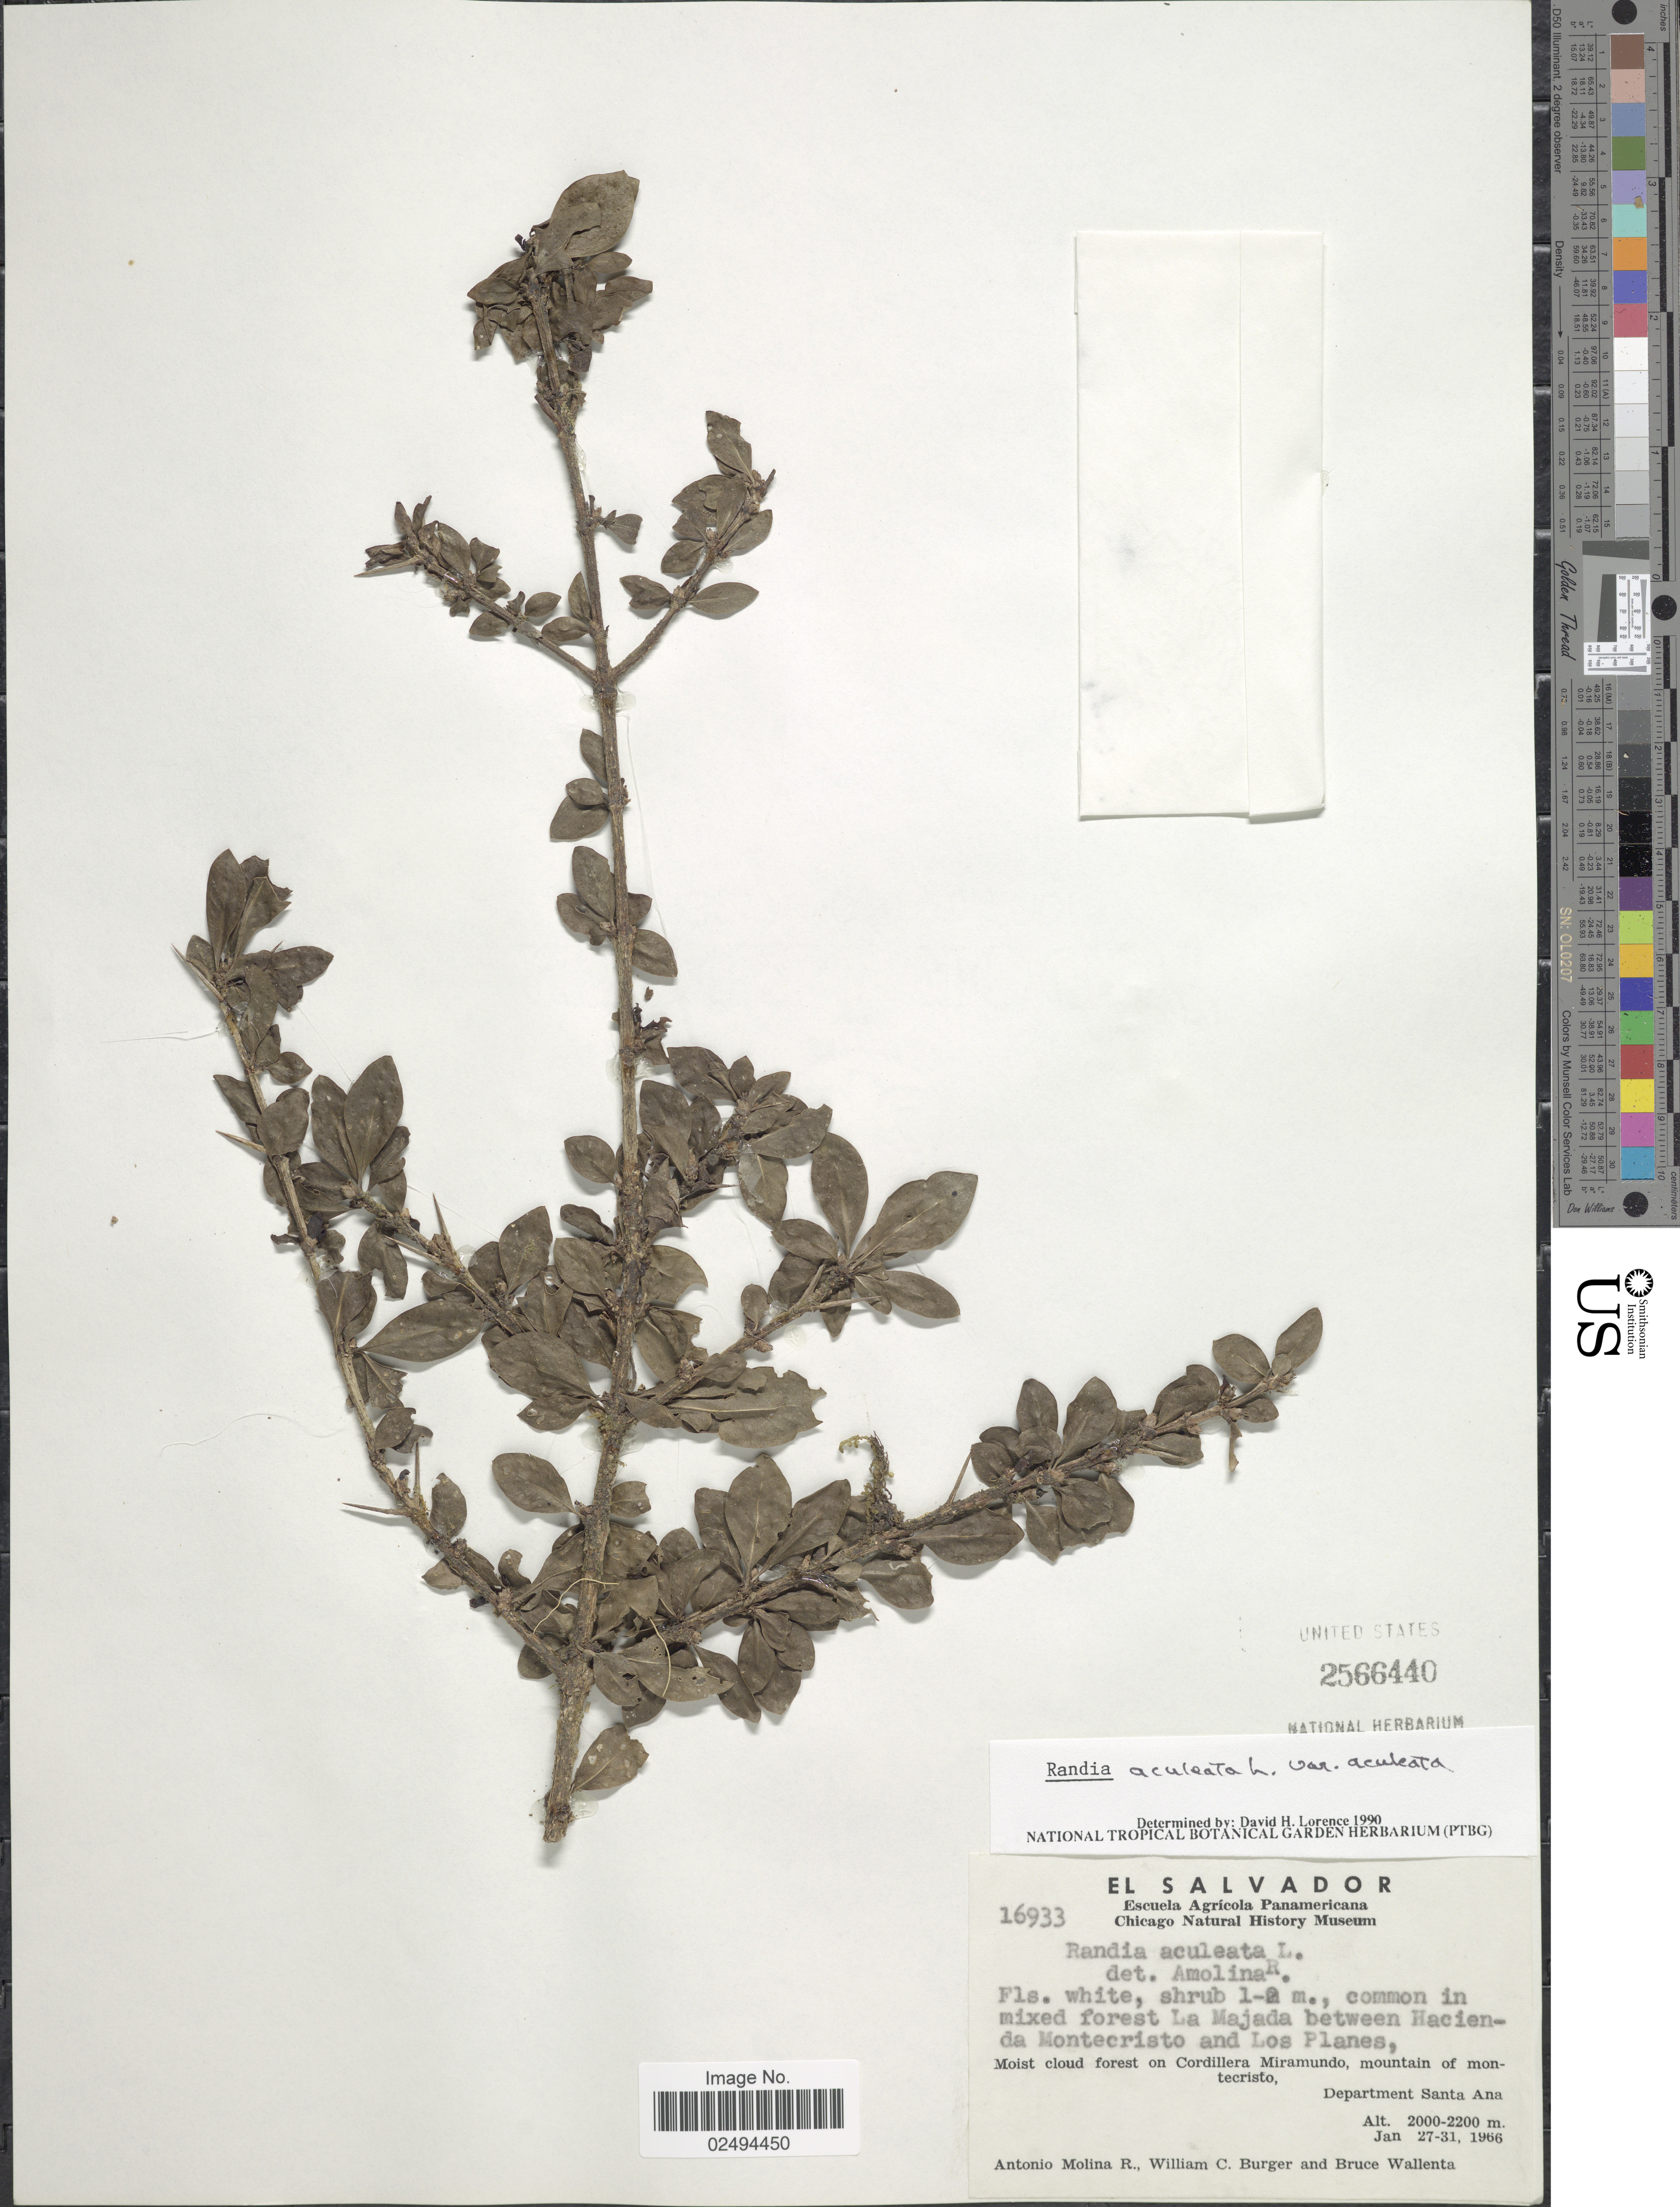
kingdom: Plantae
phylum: Tracheophyta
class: Magnoliopsida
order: Gentianales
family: Rubiaceae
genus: Randia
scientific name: Randia aculeata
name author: L.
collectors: A. Molina R., W. Burger & B. Wallenta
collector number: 16933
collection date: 1966-01-27/1966-01-31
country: El Salvador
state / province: Santa Ana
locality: Common in mixed forest La Majada between Hacienda da Montecristo and Los Planes, Moist cloud forest on Cordillera Miramundo, mountain of montecristo, Department of Santa Ana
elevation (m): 2000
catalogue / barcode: US 2566440